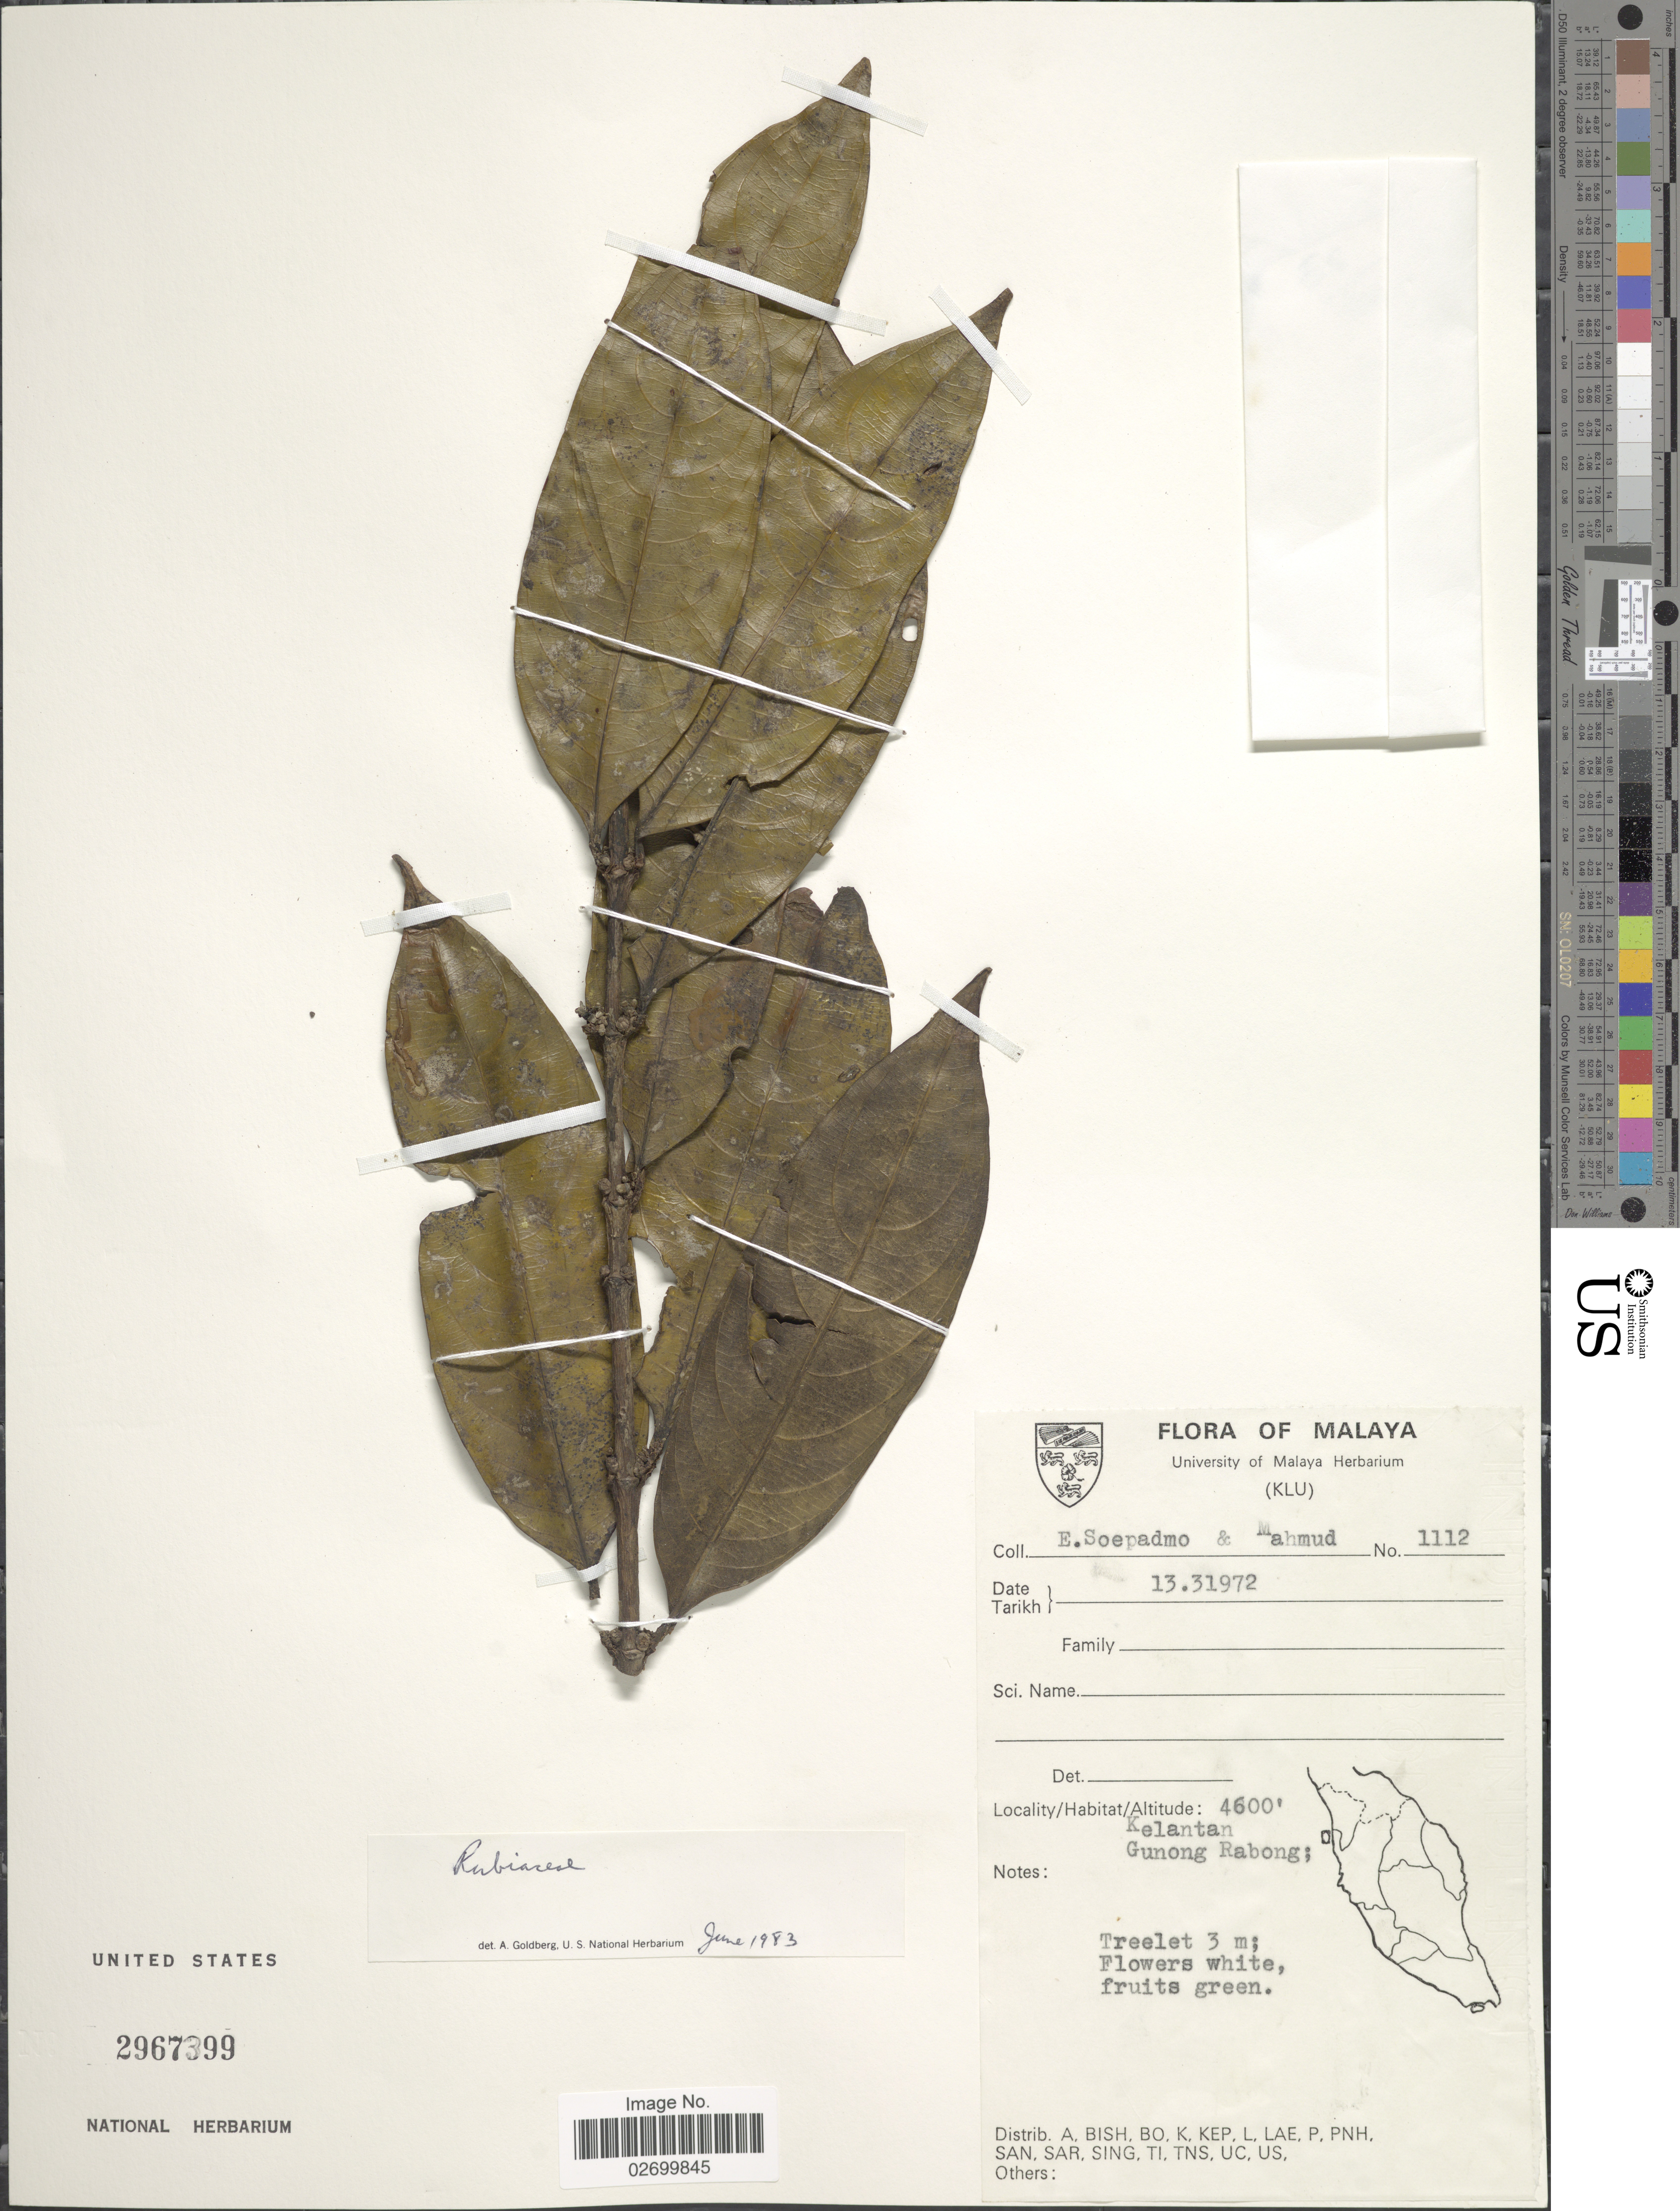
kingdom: Plantae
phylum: Tracheophyta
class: Magnoliopsida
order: Gentianales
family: Rubiaceae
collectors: E. Soepadmo & -. Mahmud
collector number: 1112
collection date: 1972-03-13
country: Malaysia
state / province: Kelantan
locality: Malaya. Gunong Rabong.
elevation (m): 1402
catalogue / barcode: US 2967399